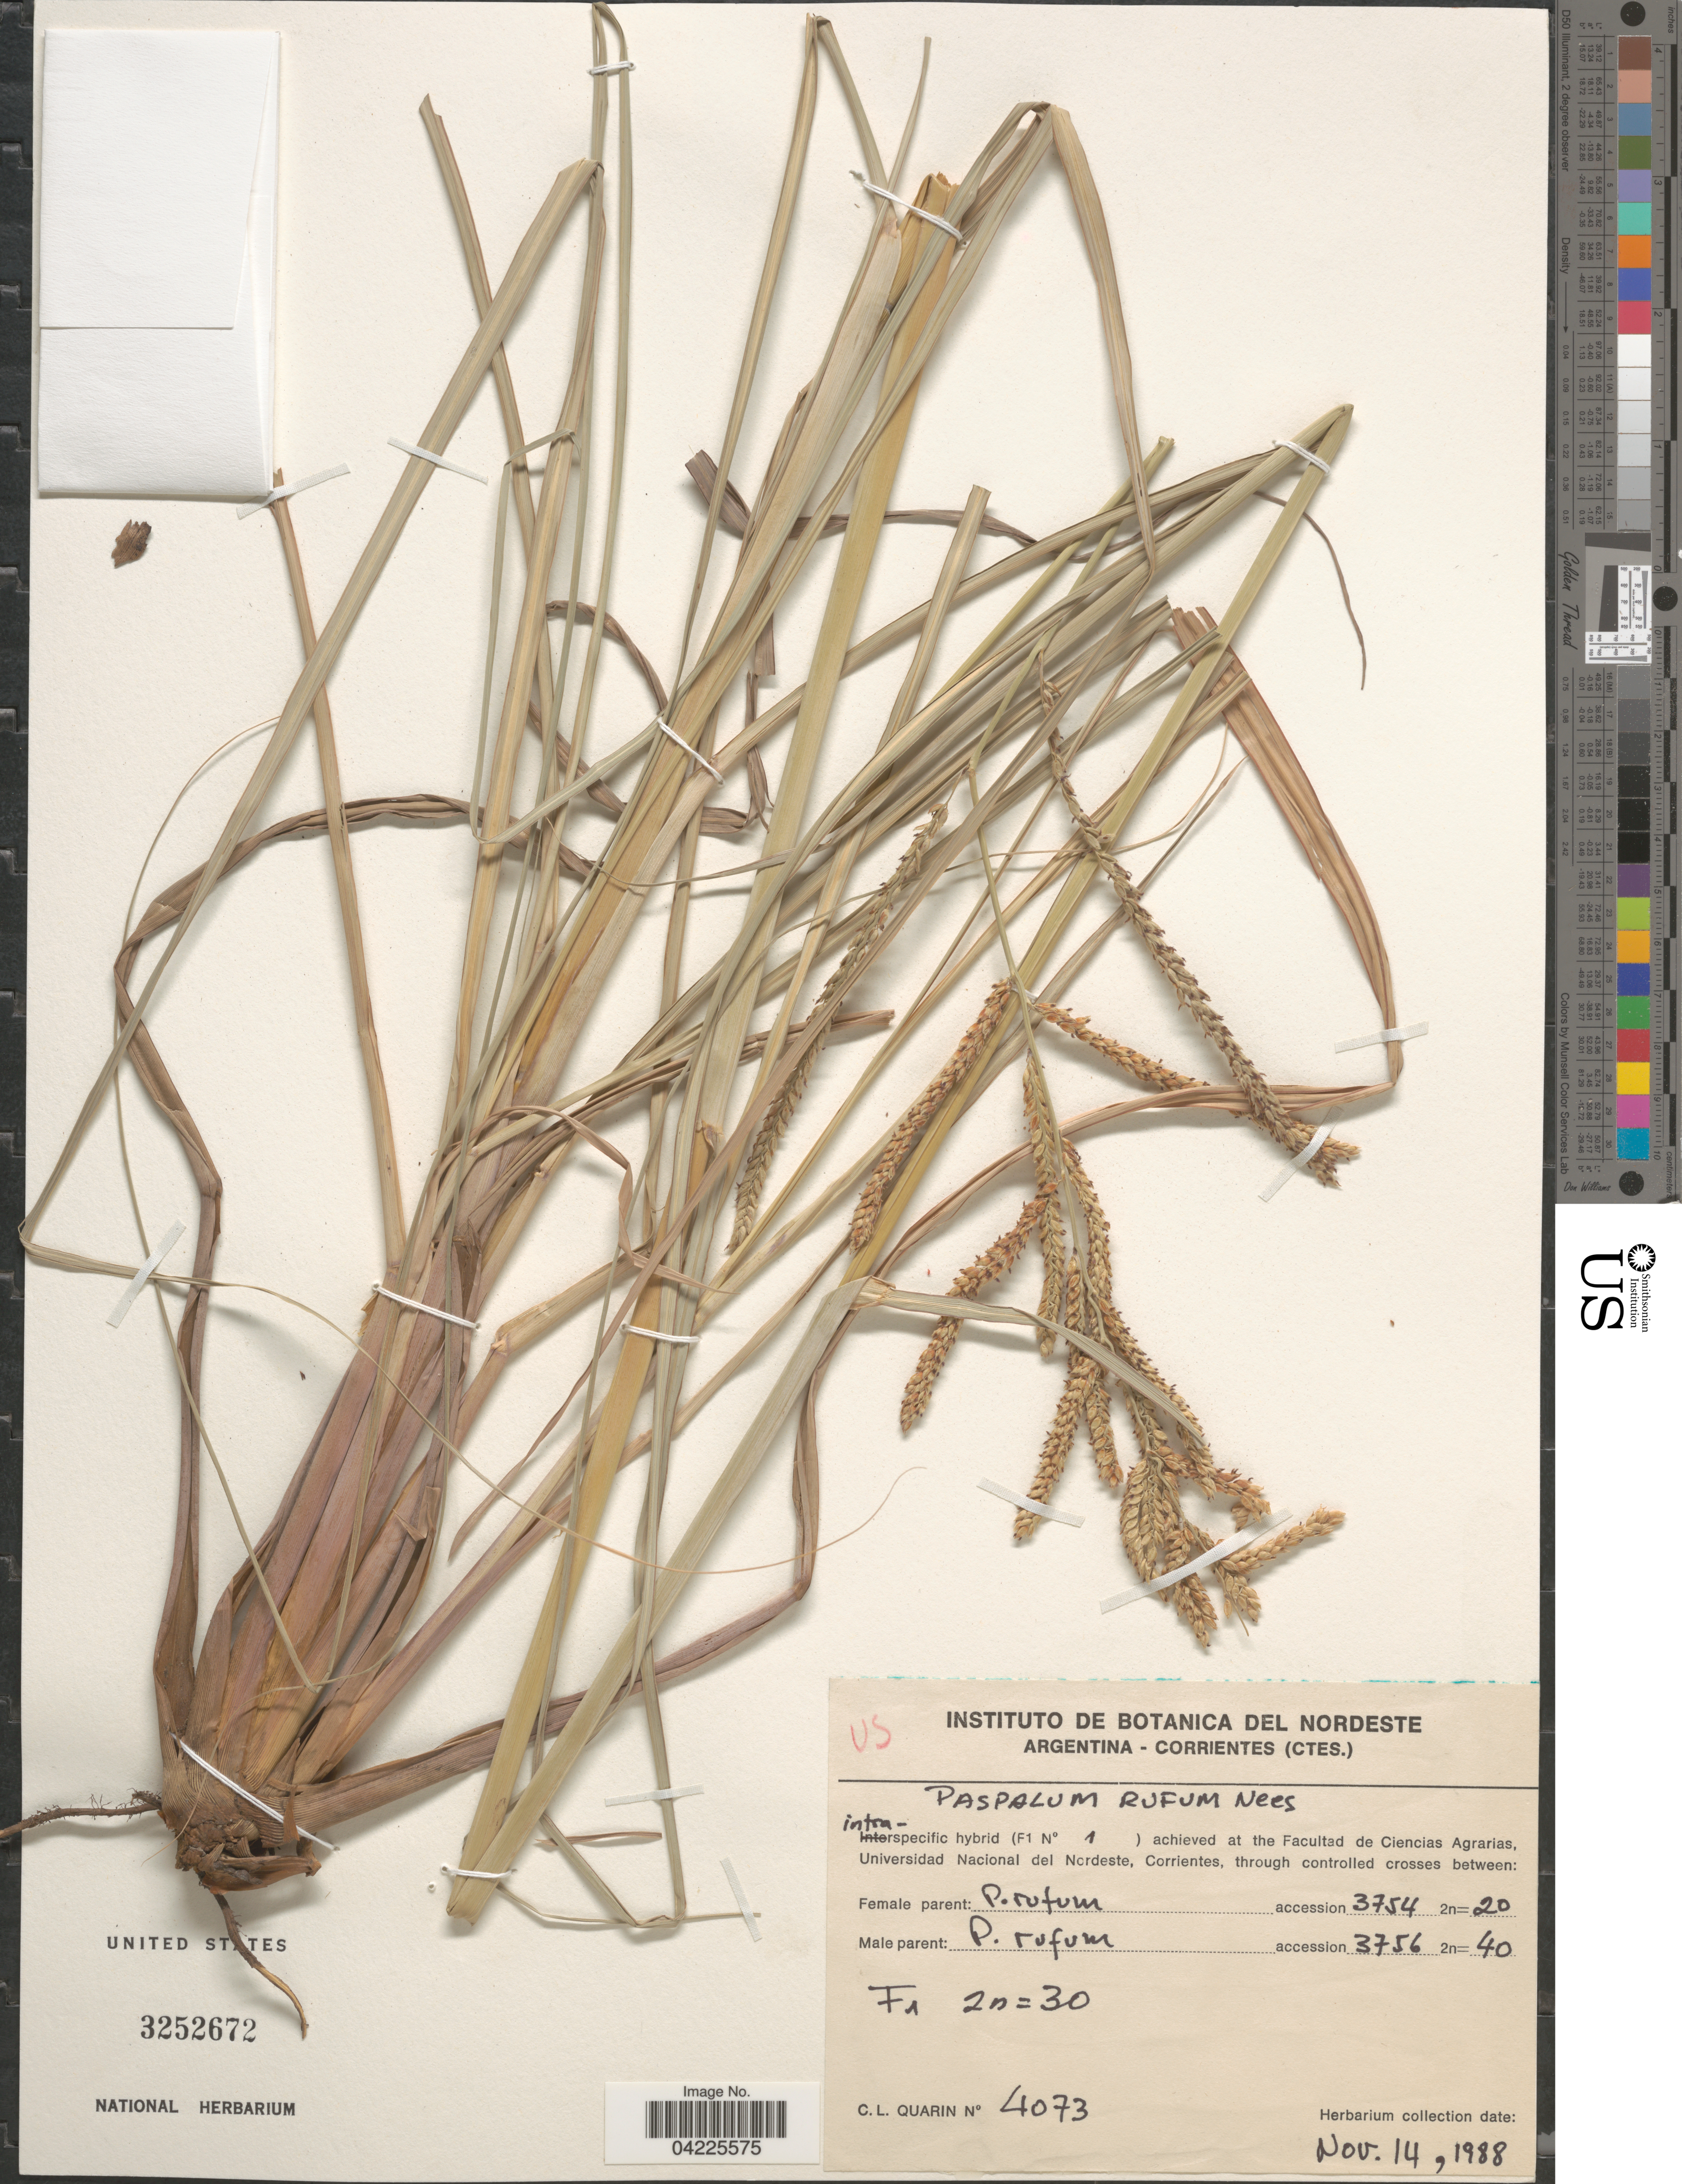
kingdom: Plantae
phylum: Tracheophyta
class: Liliopsida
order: Poales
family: Poaceae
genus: Paspalum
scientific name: Paspalum rufum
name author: Nees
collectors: C. Quarin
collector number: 4073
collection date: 1988-11-14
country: Argentina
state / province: Corrientes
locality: At the Facultad de Ciencias Agrarias, Universidad Nacional del Nordeste.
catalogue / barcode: US 3252672